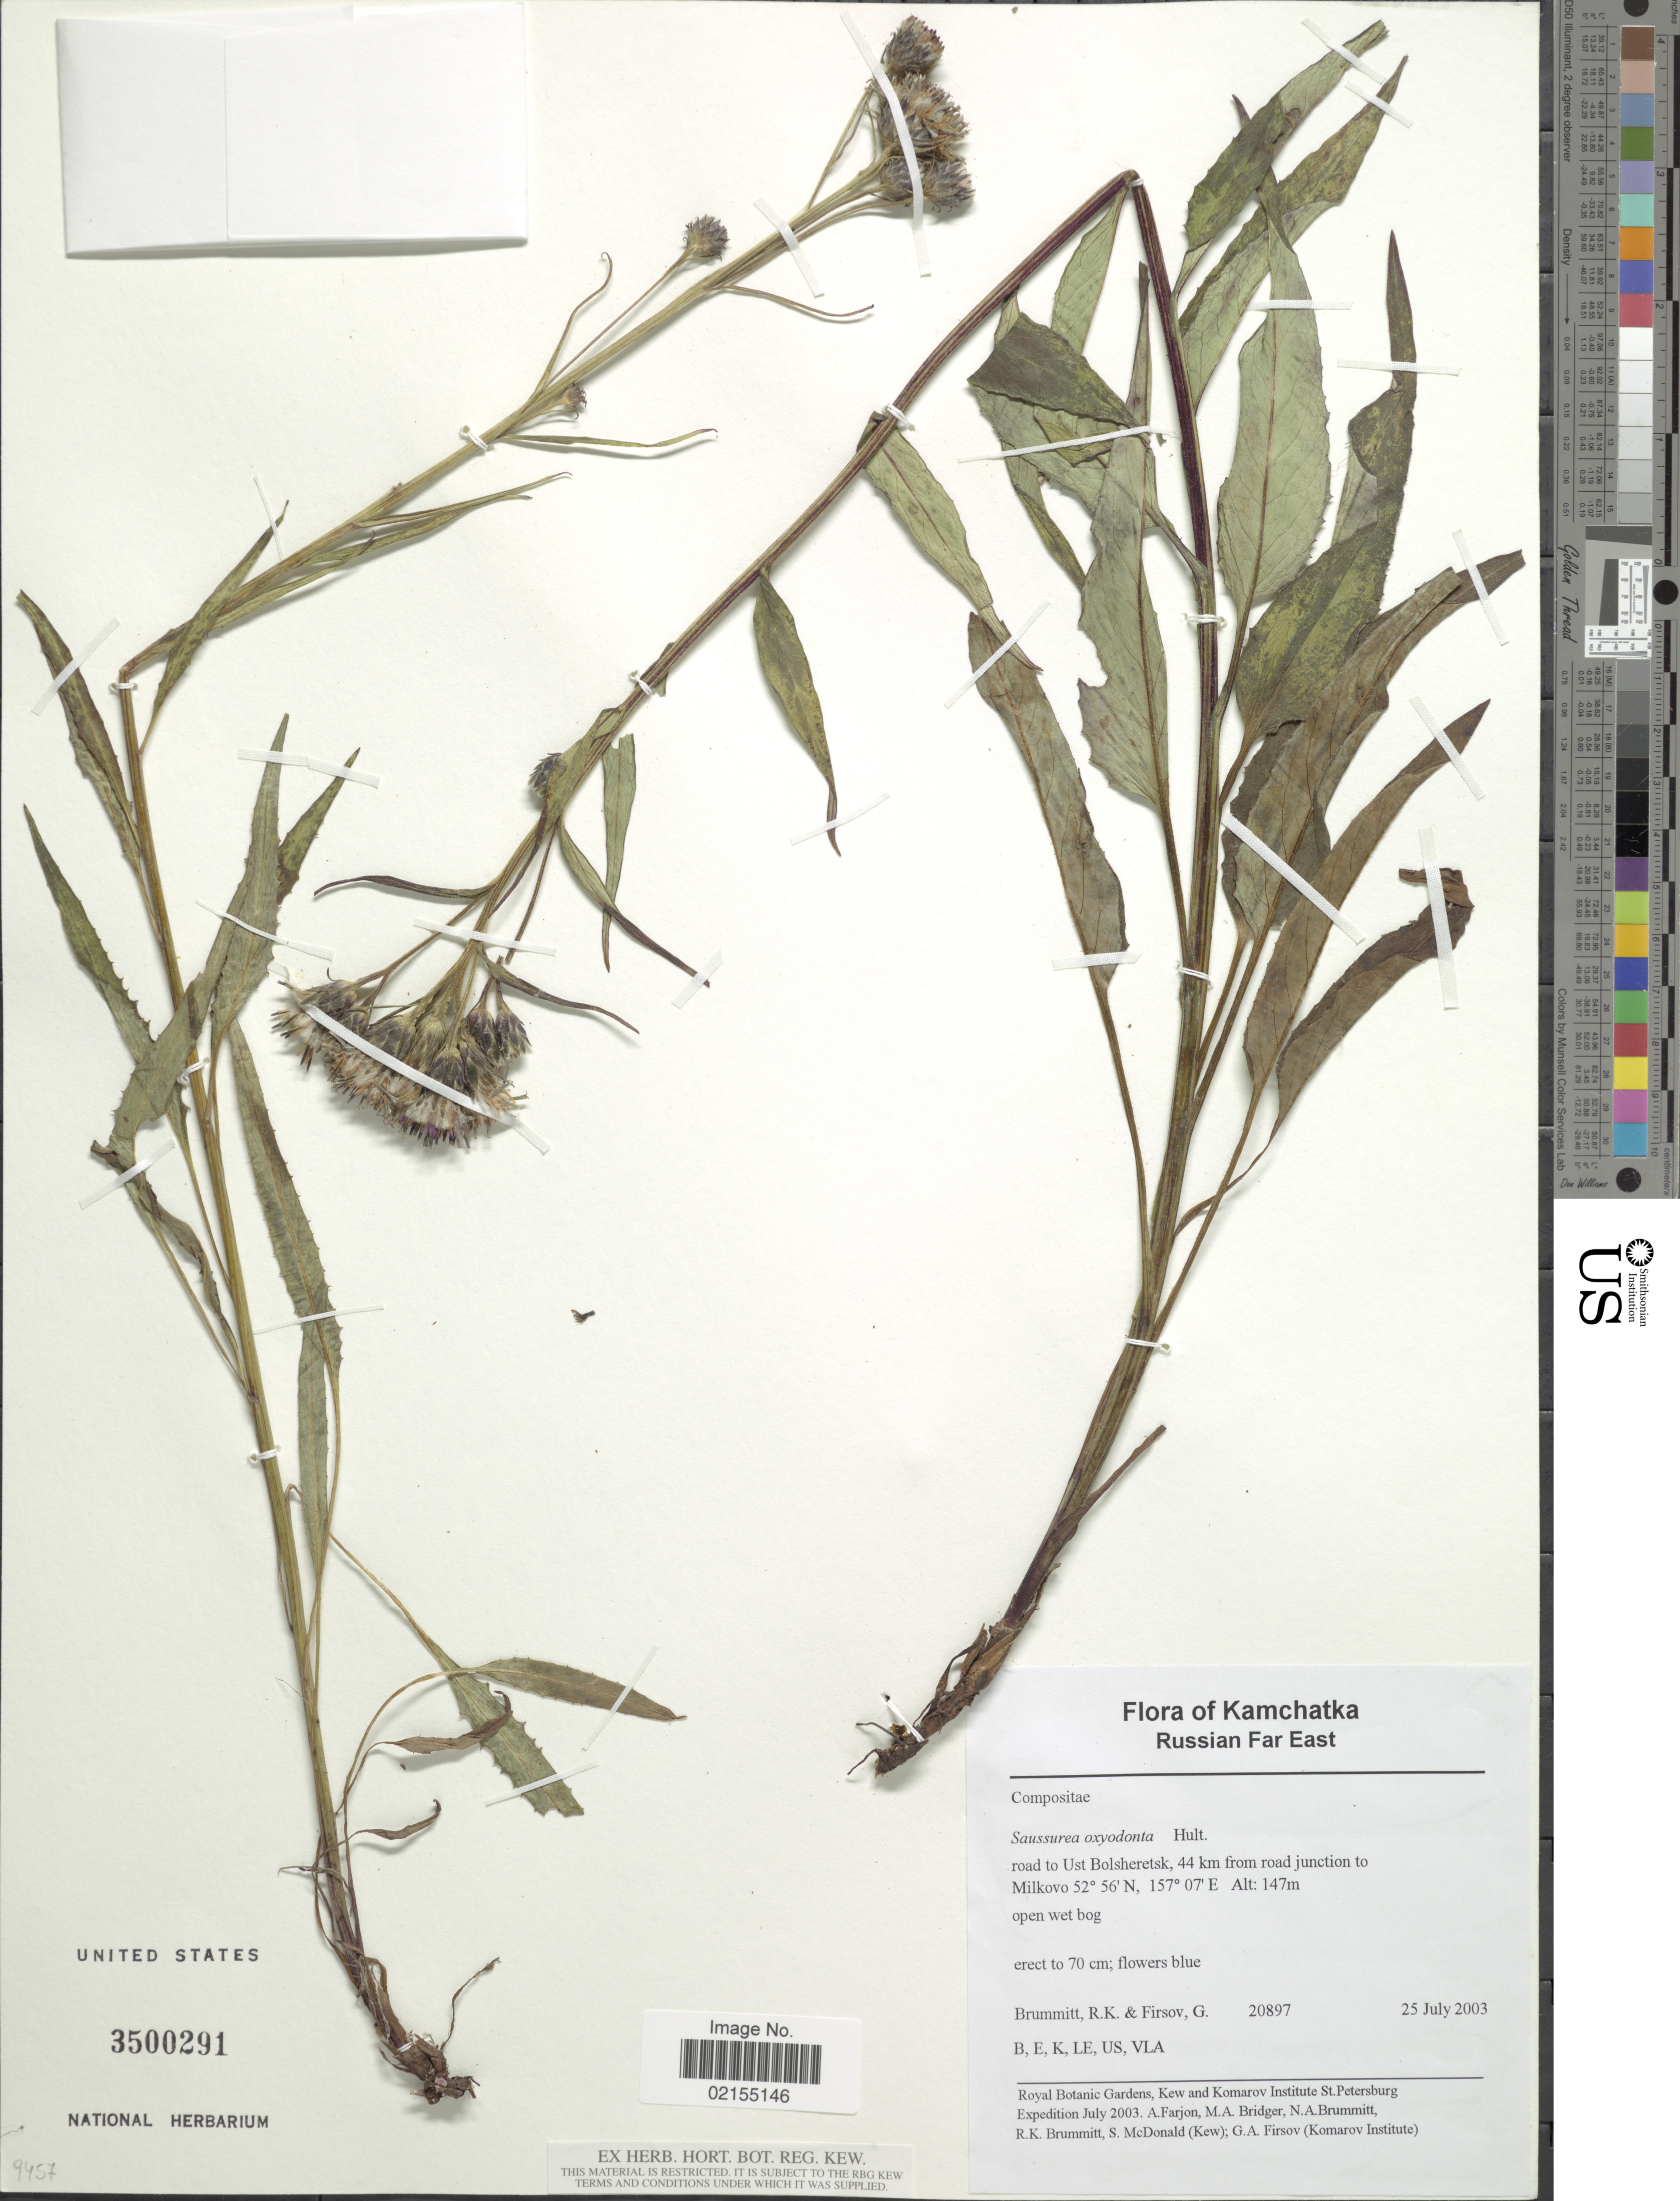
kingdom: Plantae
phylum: Tracheophyta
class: Magnoliopsida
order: Asterales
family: Asteraceae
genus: Saussurea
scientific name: Saussurea oxyodonta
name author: Hultén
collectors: R. K. Brummitt & G. Firsov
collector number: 20897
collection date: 2003-07-25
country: Russian Federation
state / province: Kamchatka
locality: Kamchatka, Russian Far East, Road to Ust Bolsheretsk, 44 km from road junction to Milkovo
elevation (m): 147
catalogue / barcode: US 3500291